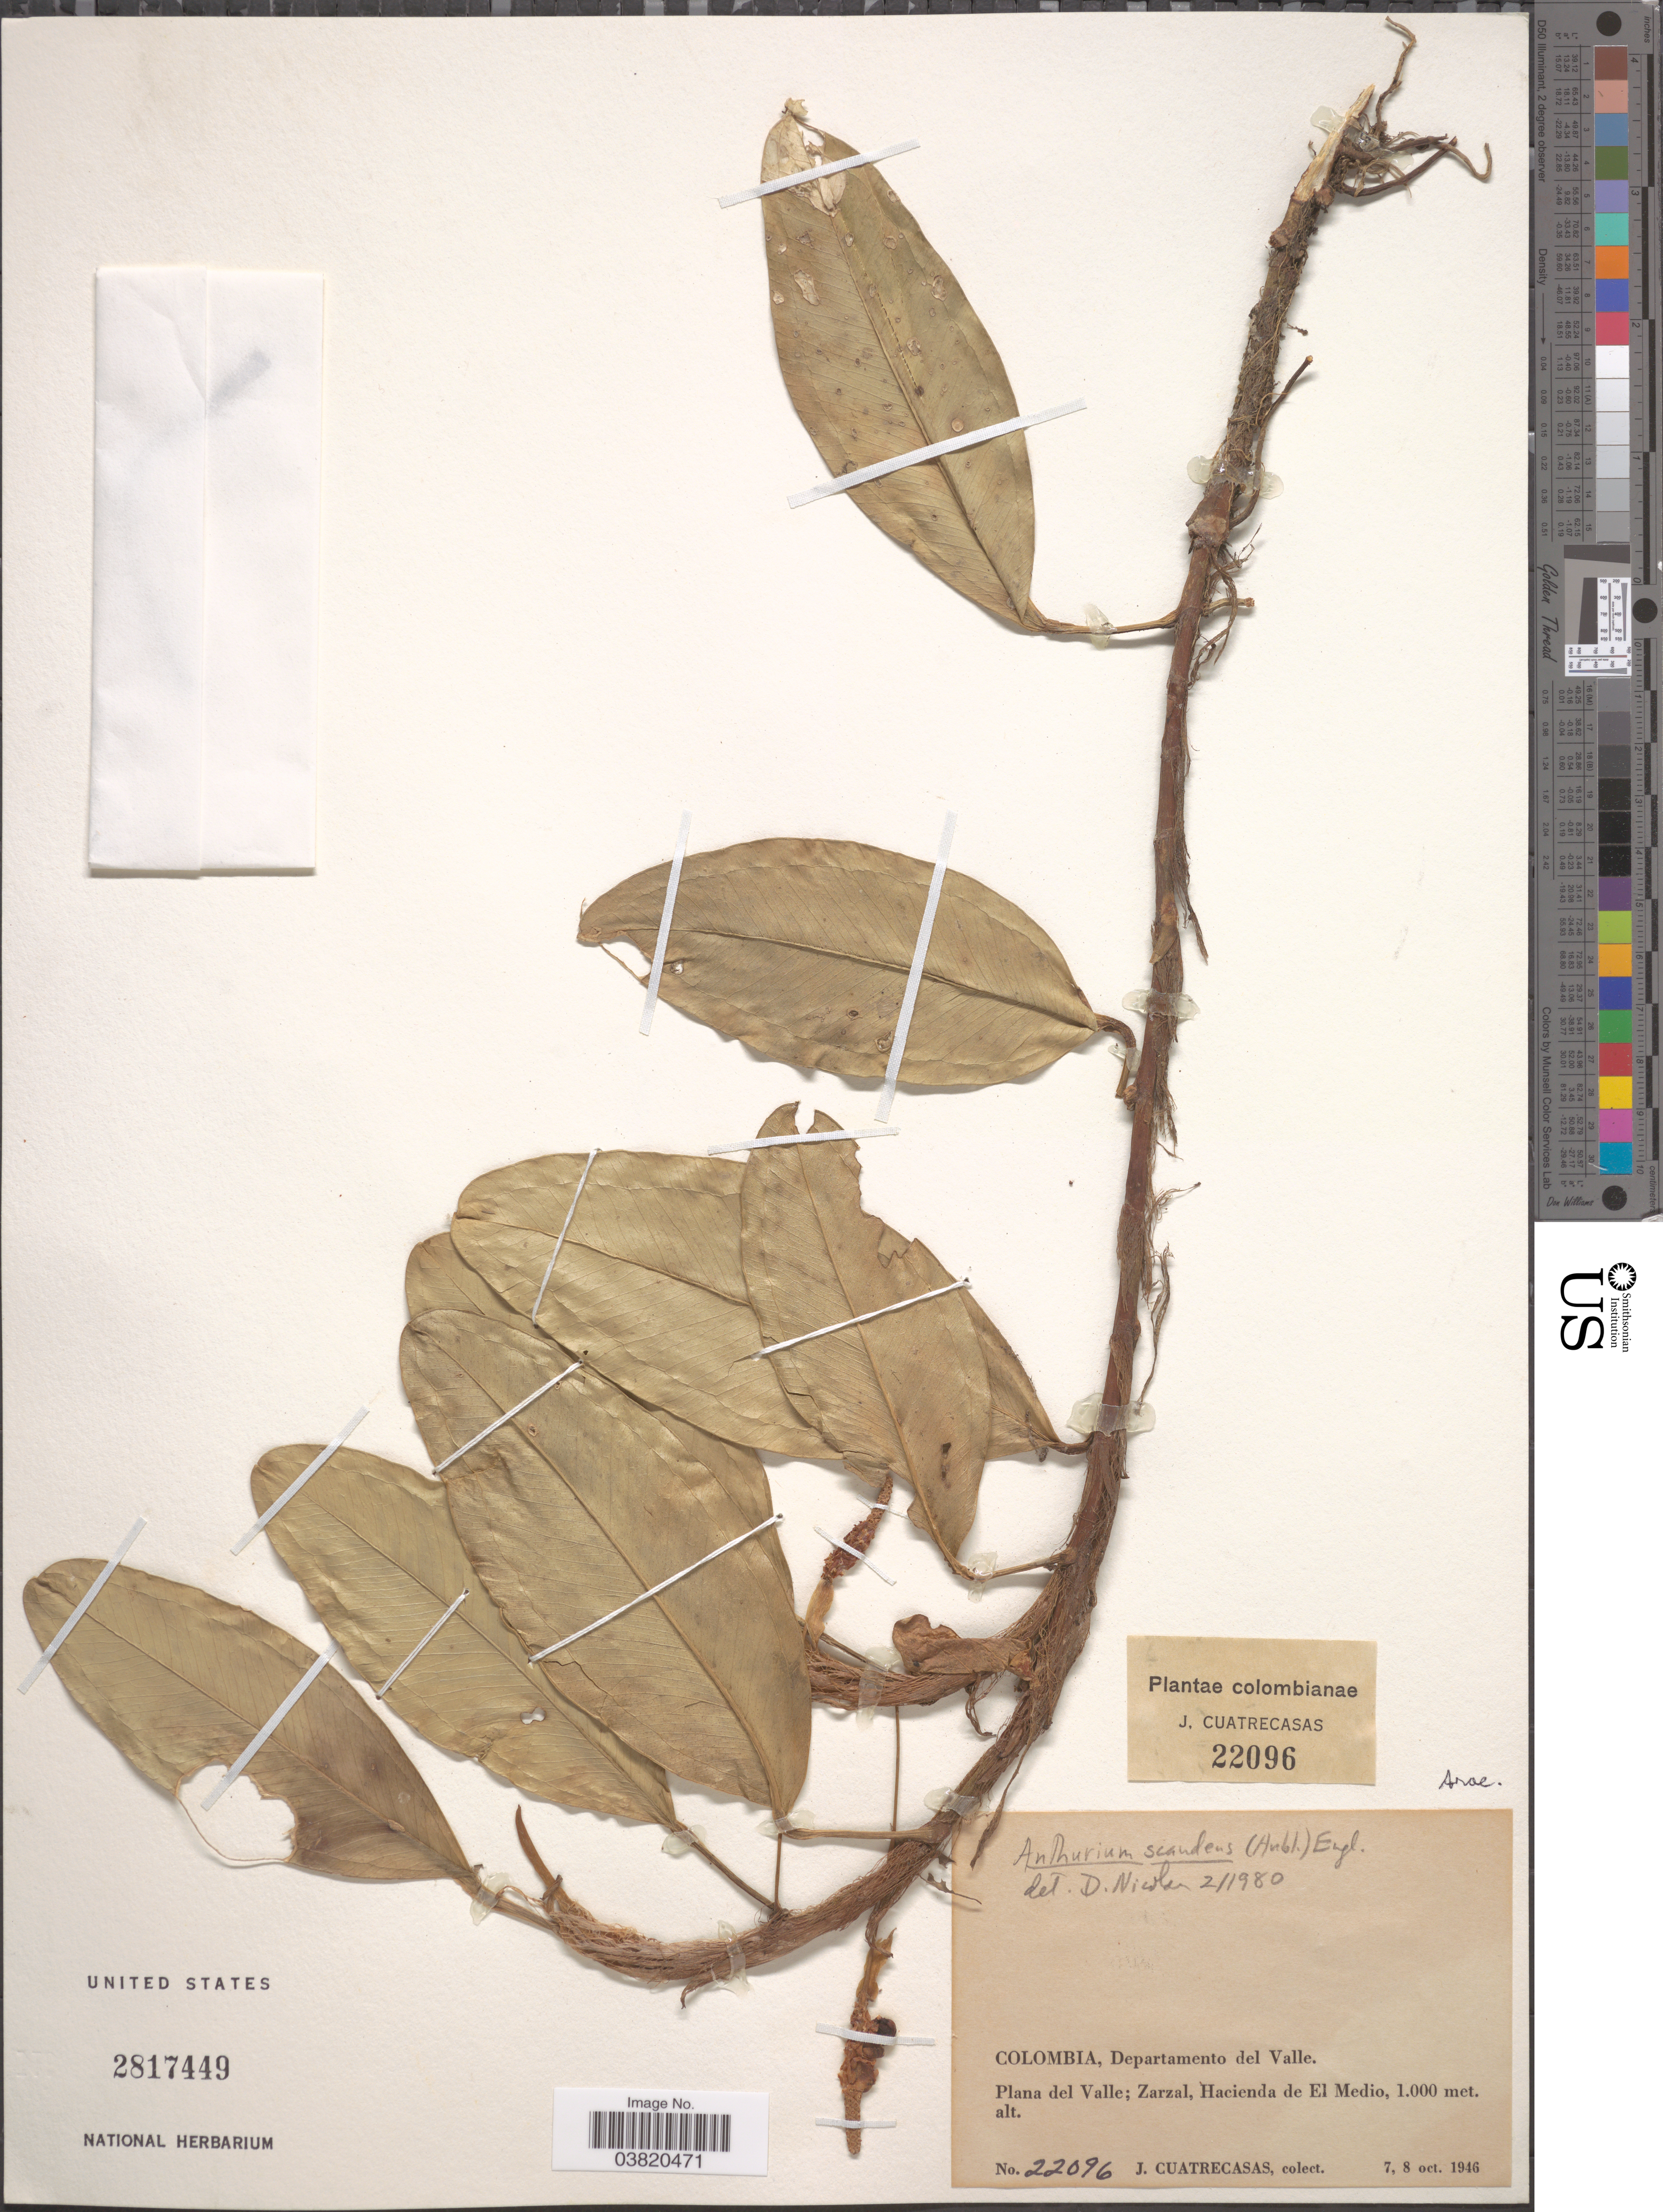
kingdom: Plantae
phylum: Tracheophyta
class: Liliopsida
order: Alismatales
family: Araceae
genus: Anthurium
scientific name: Anthurium scandens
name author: (Aubl.) Engl.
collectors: J. Cuatrecasas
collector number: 22096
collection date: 1946-10-07/1946-10-08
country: Colombia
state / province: Valle del Cauca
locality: Departamento del Valle. Plana del Valle; Zarzal, Hacienda de El Medio.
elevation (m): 1000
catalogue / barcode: US 2817449